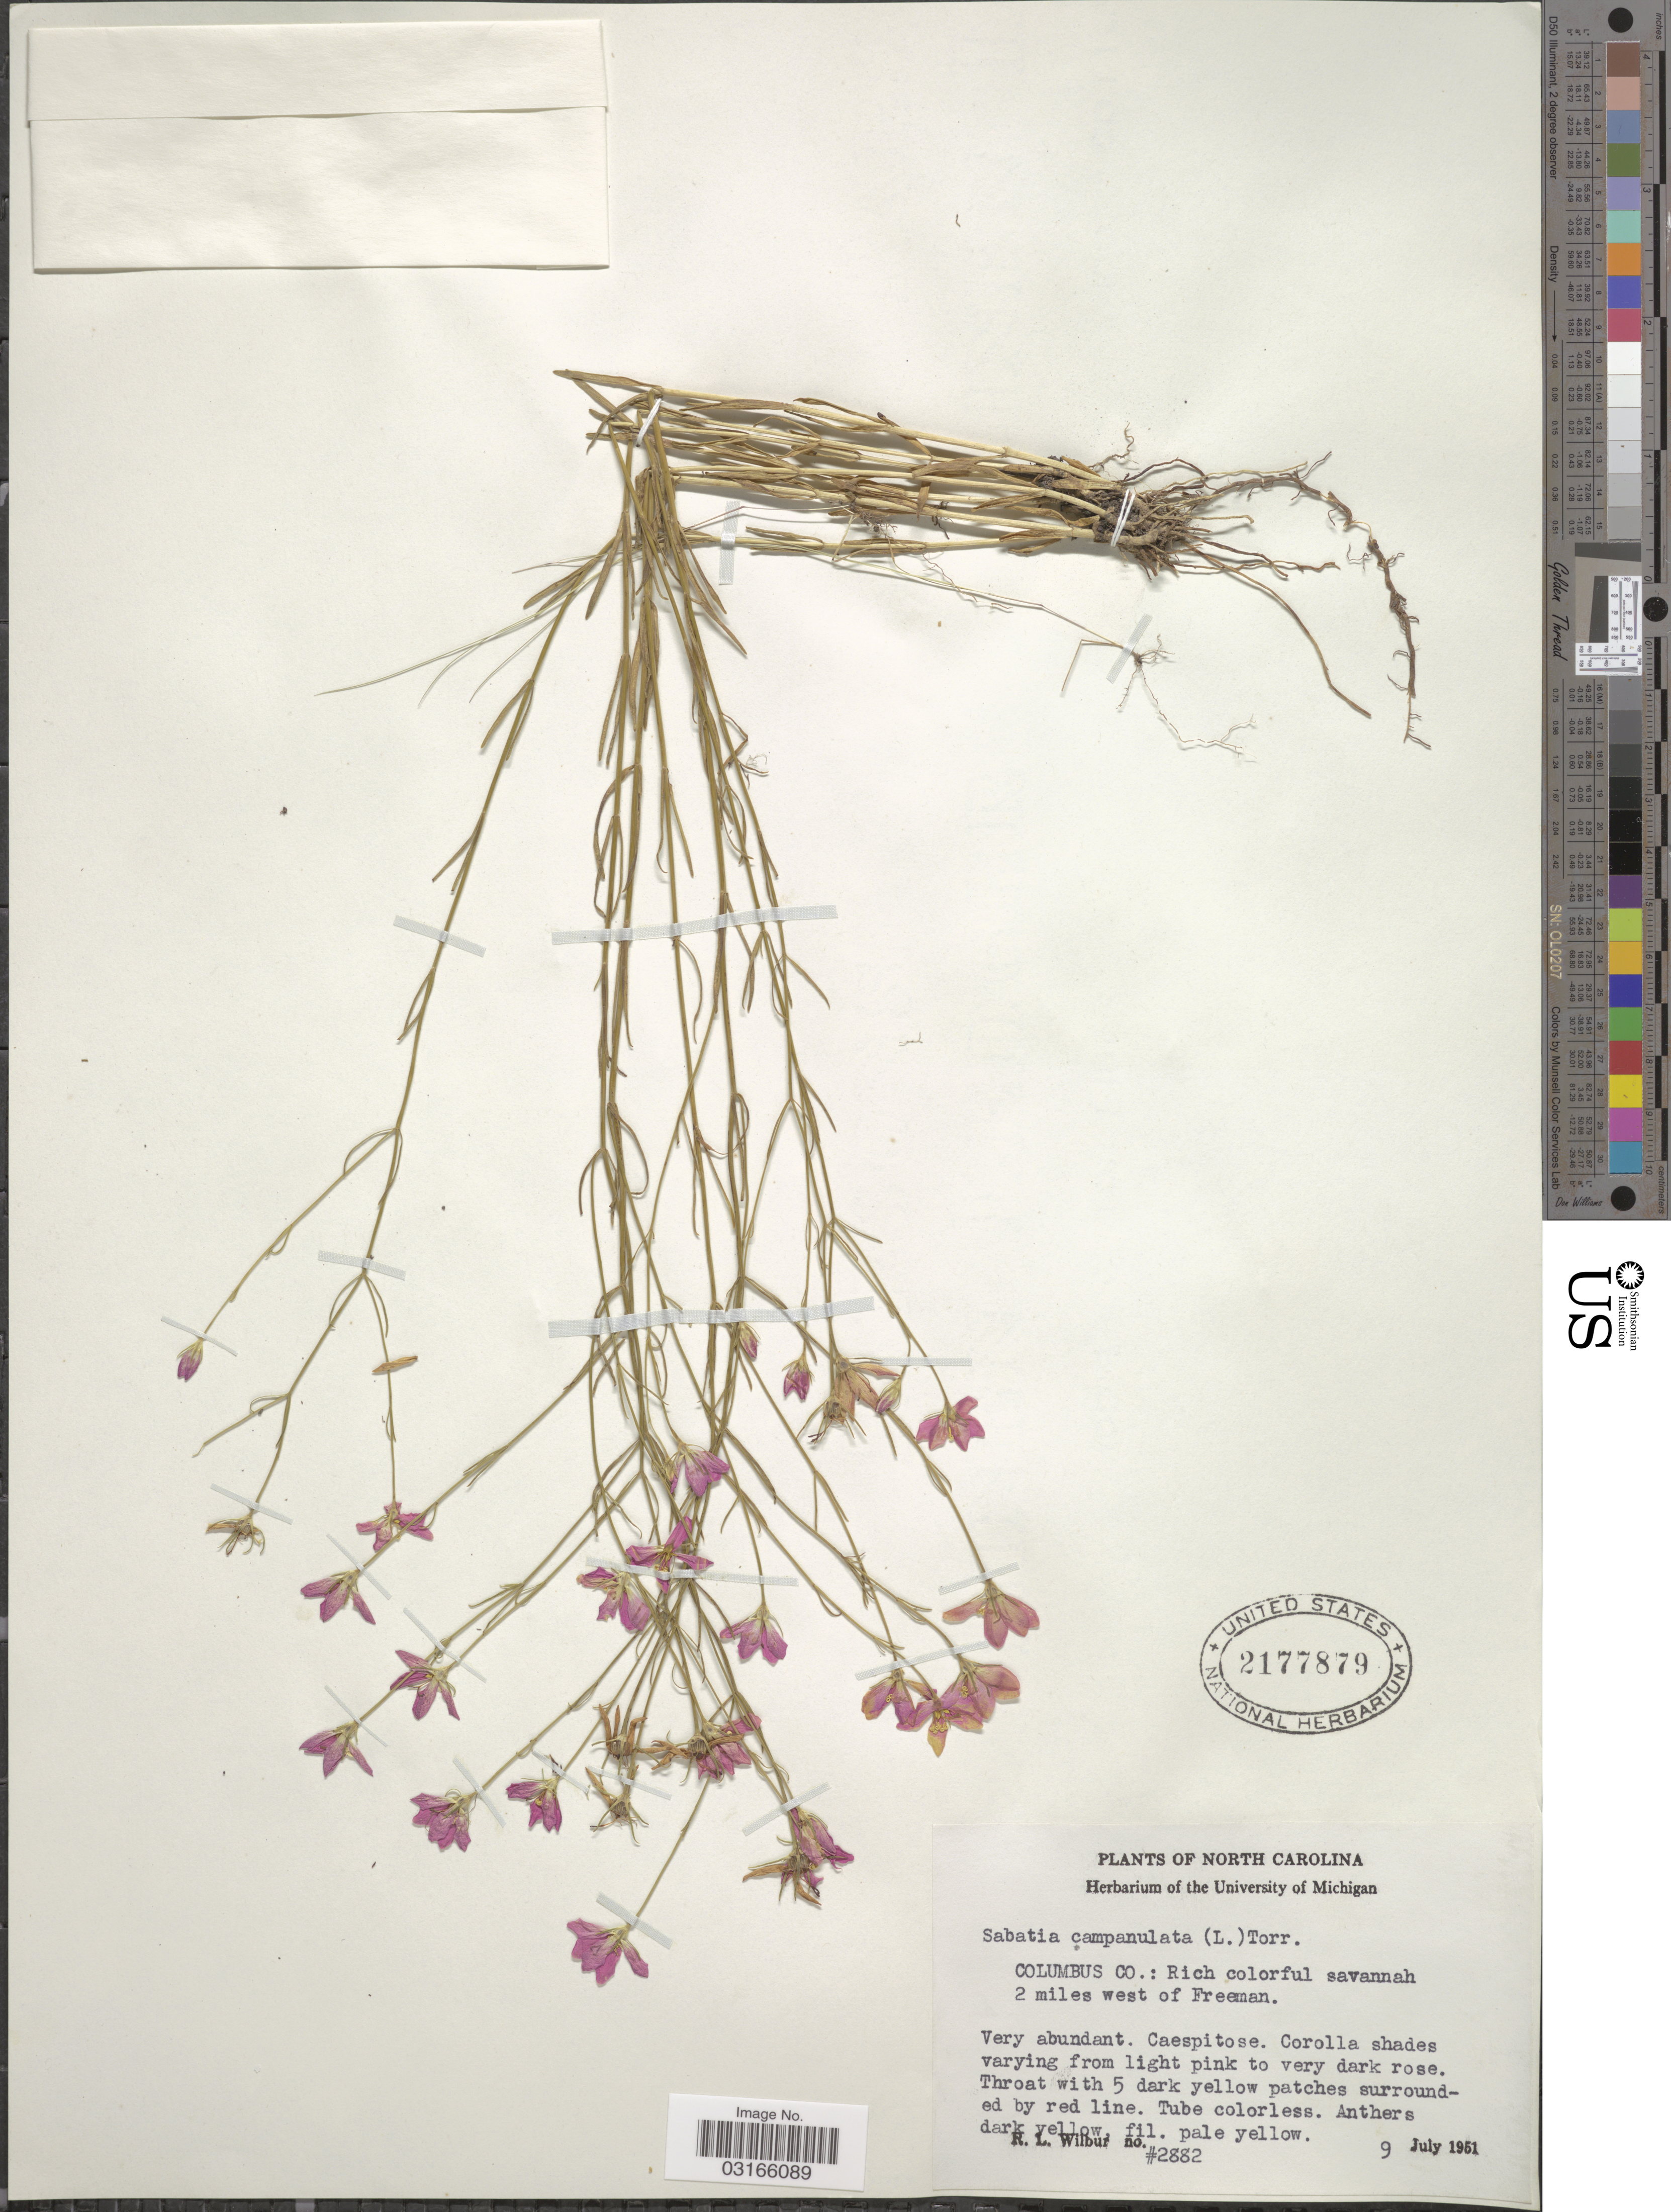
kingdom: Plantae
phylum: Tracheophyta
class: Magnoliopsida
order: Gentianales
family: Gentianaceae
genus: Sabatia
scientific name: Sabatia campanulata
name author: (L.) Torr.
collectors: R. L. Wilbur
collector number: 2882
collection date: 1951-07-09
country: United States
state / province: North Carolina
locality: Columbus Co.: Rich colorful savannah 2 miles west of Freeman.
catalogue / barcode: US 2177879